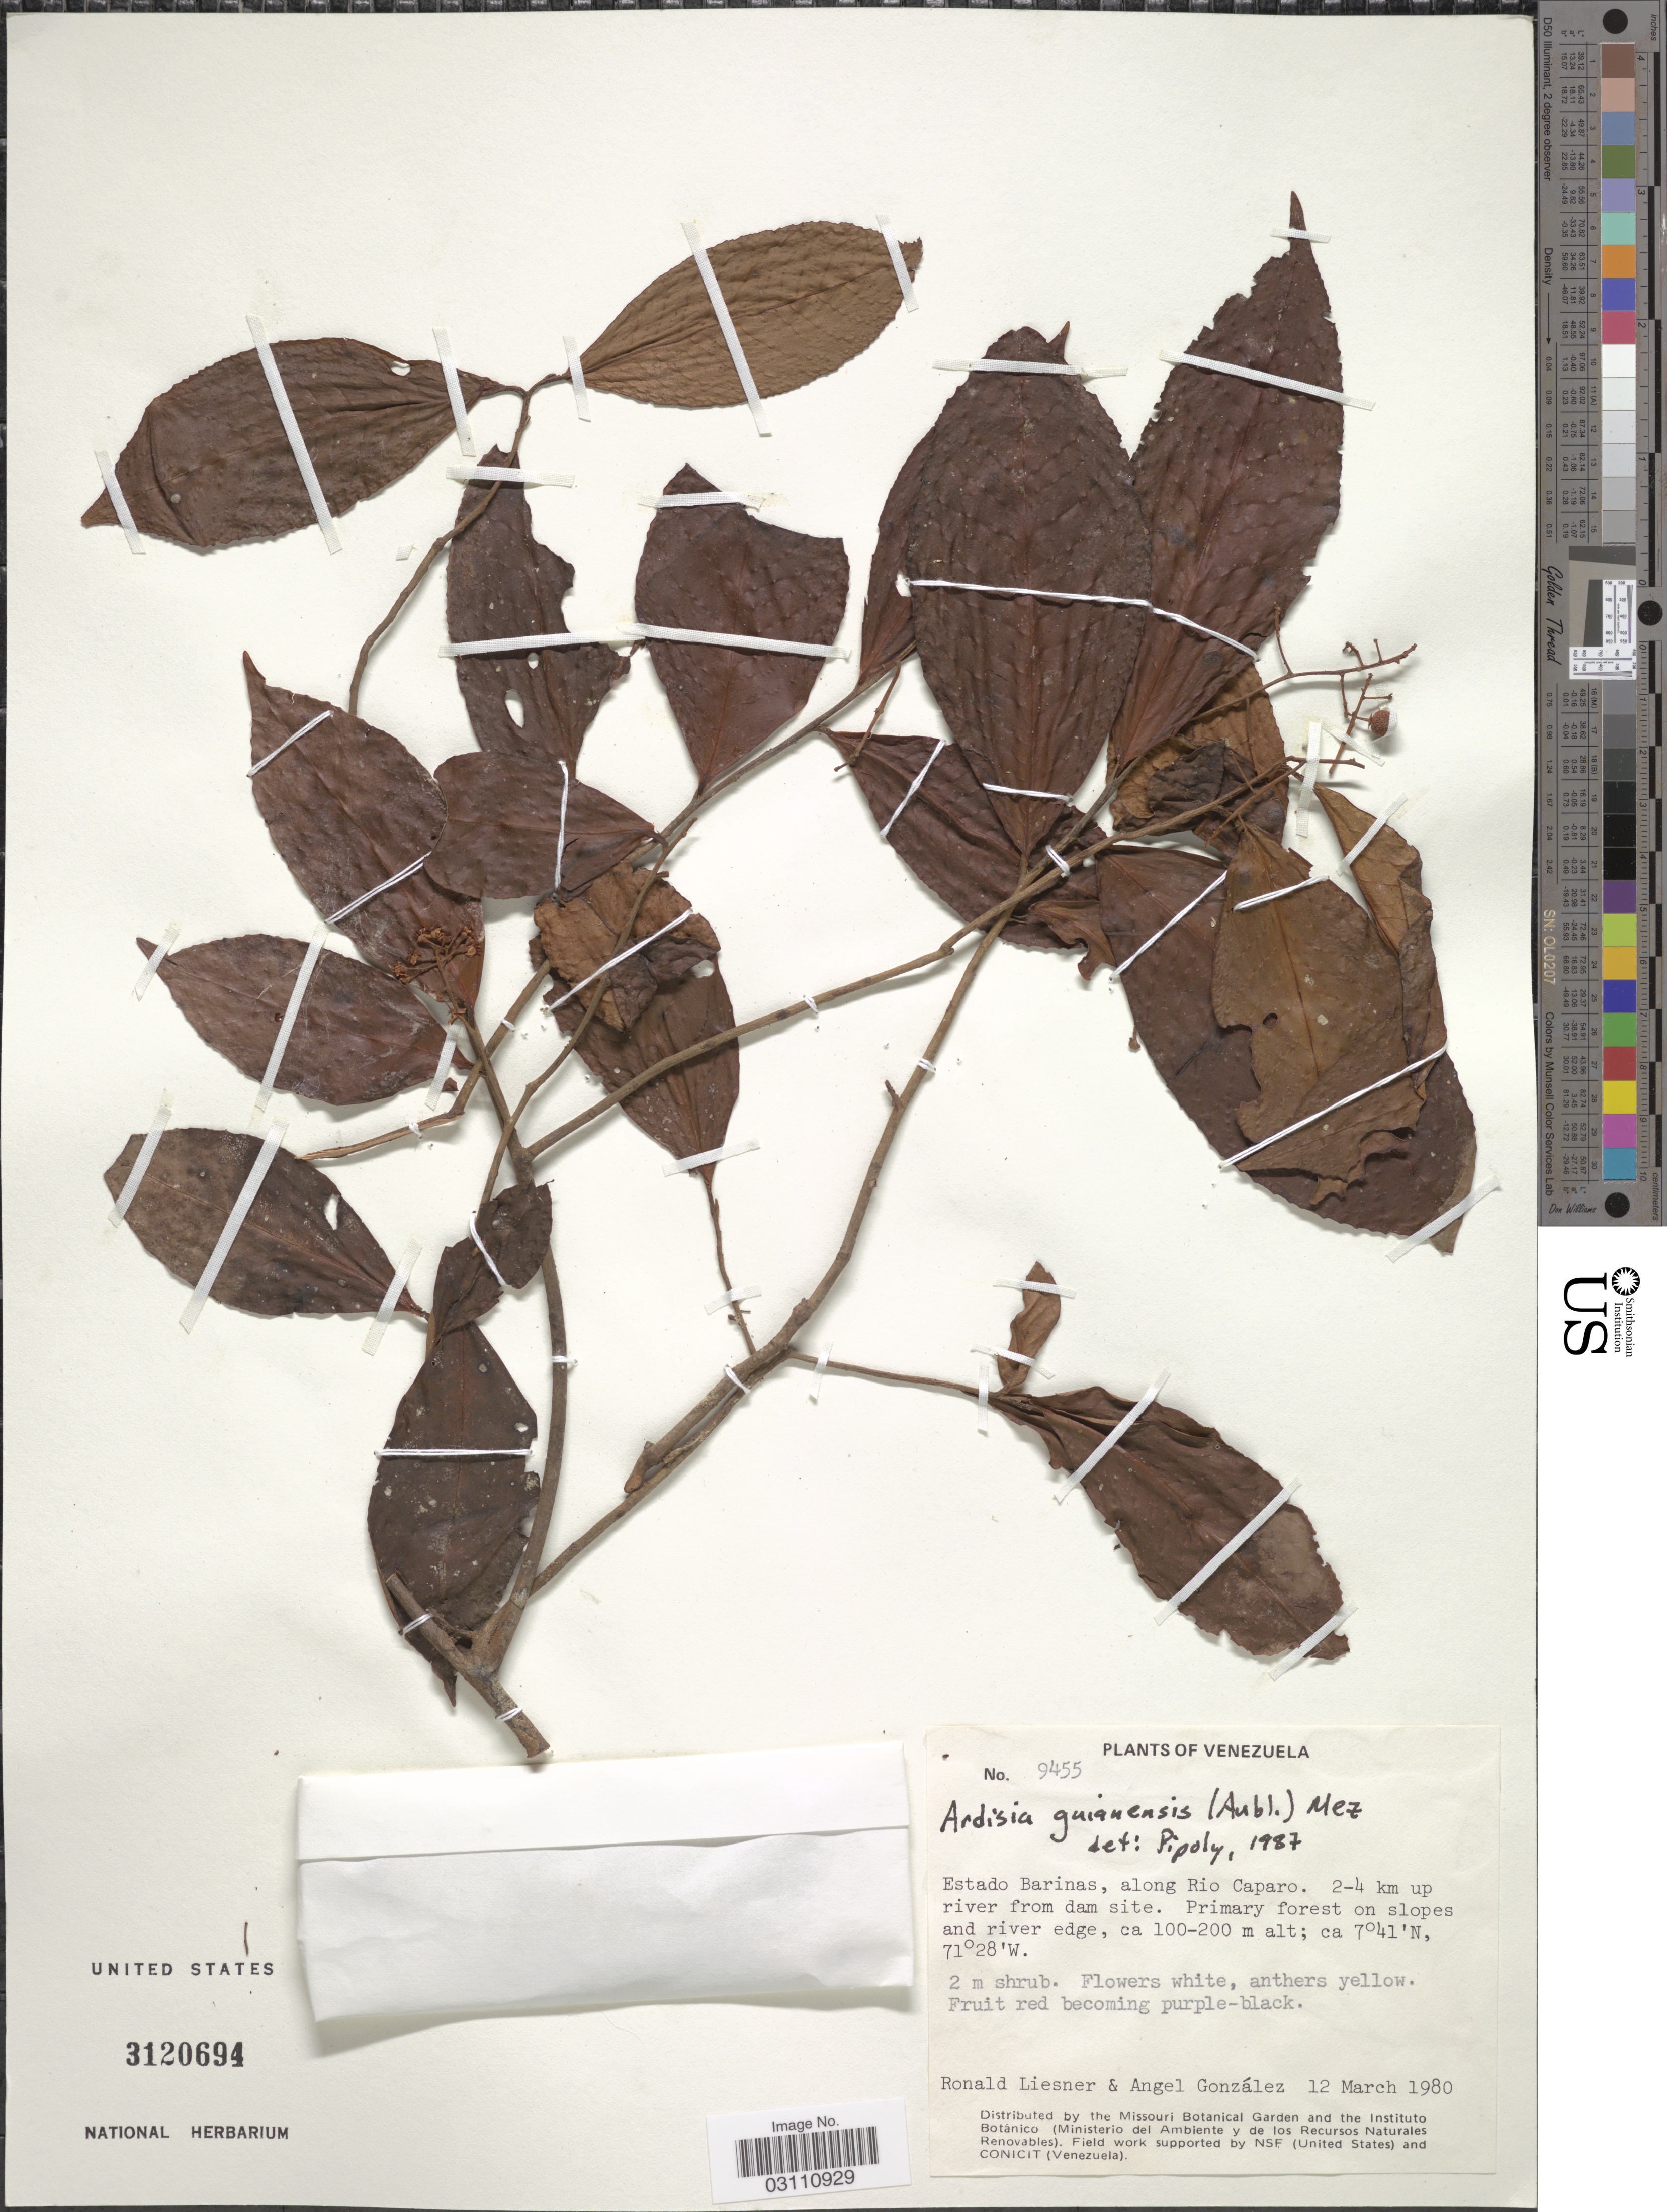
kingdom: Plantae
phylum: Tracheophyta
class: Magnoliopsida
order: Ericales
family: Primulaceae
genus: Ardisia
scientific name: Ardisia guianensis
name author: (Aubl.) Mez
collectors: R. L. Liesner & A. C. González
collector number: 9455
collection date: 1980-03-12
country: Venezuela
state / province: Barinas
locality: Along Rio Caparo. 2-4 km up river from dam site.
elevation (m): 100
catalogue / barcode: US 3120694